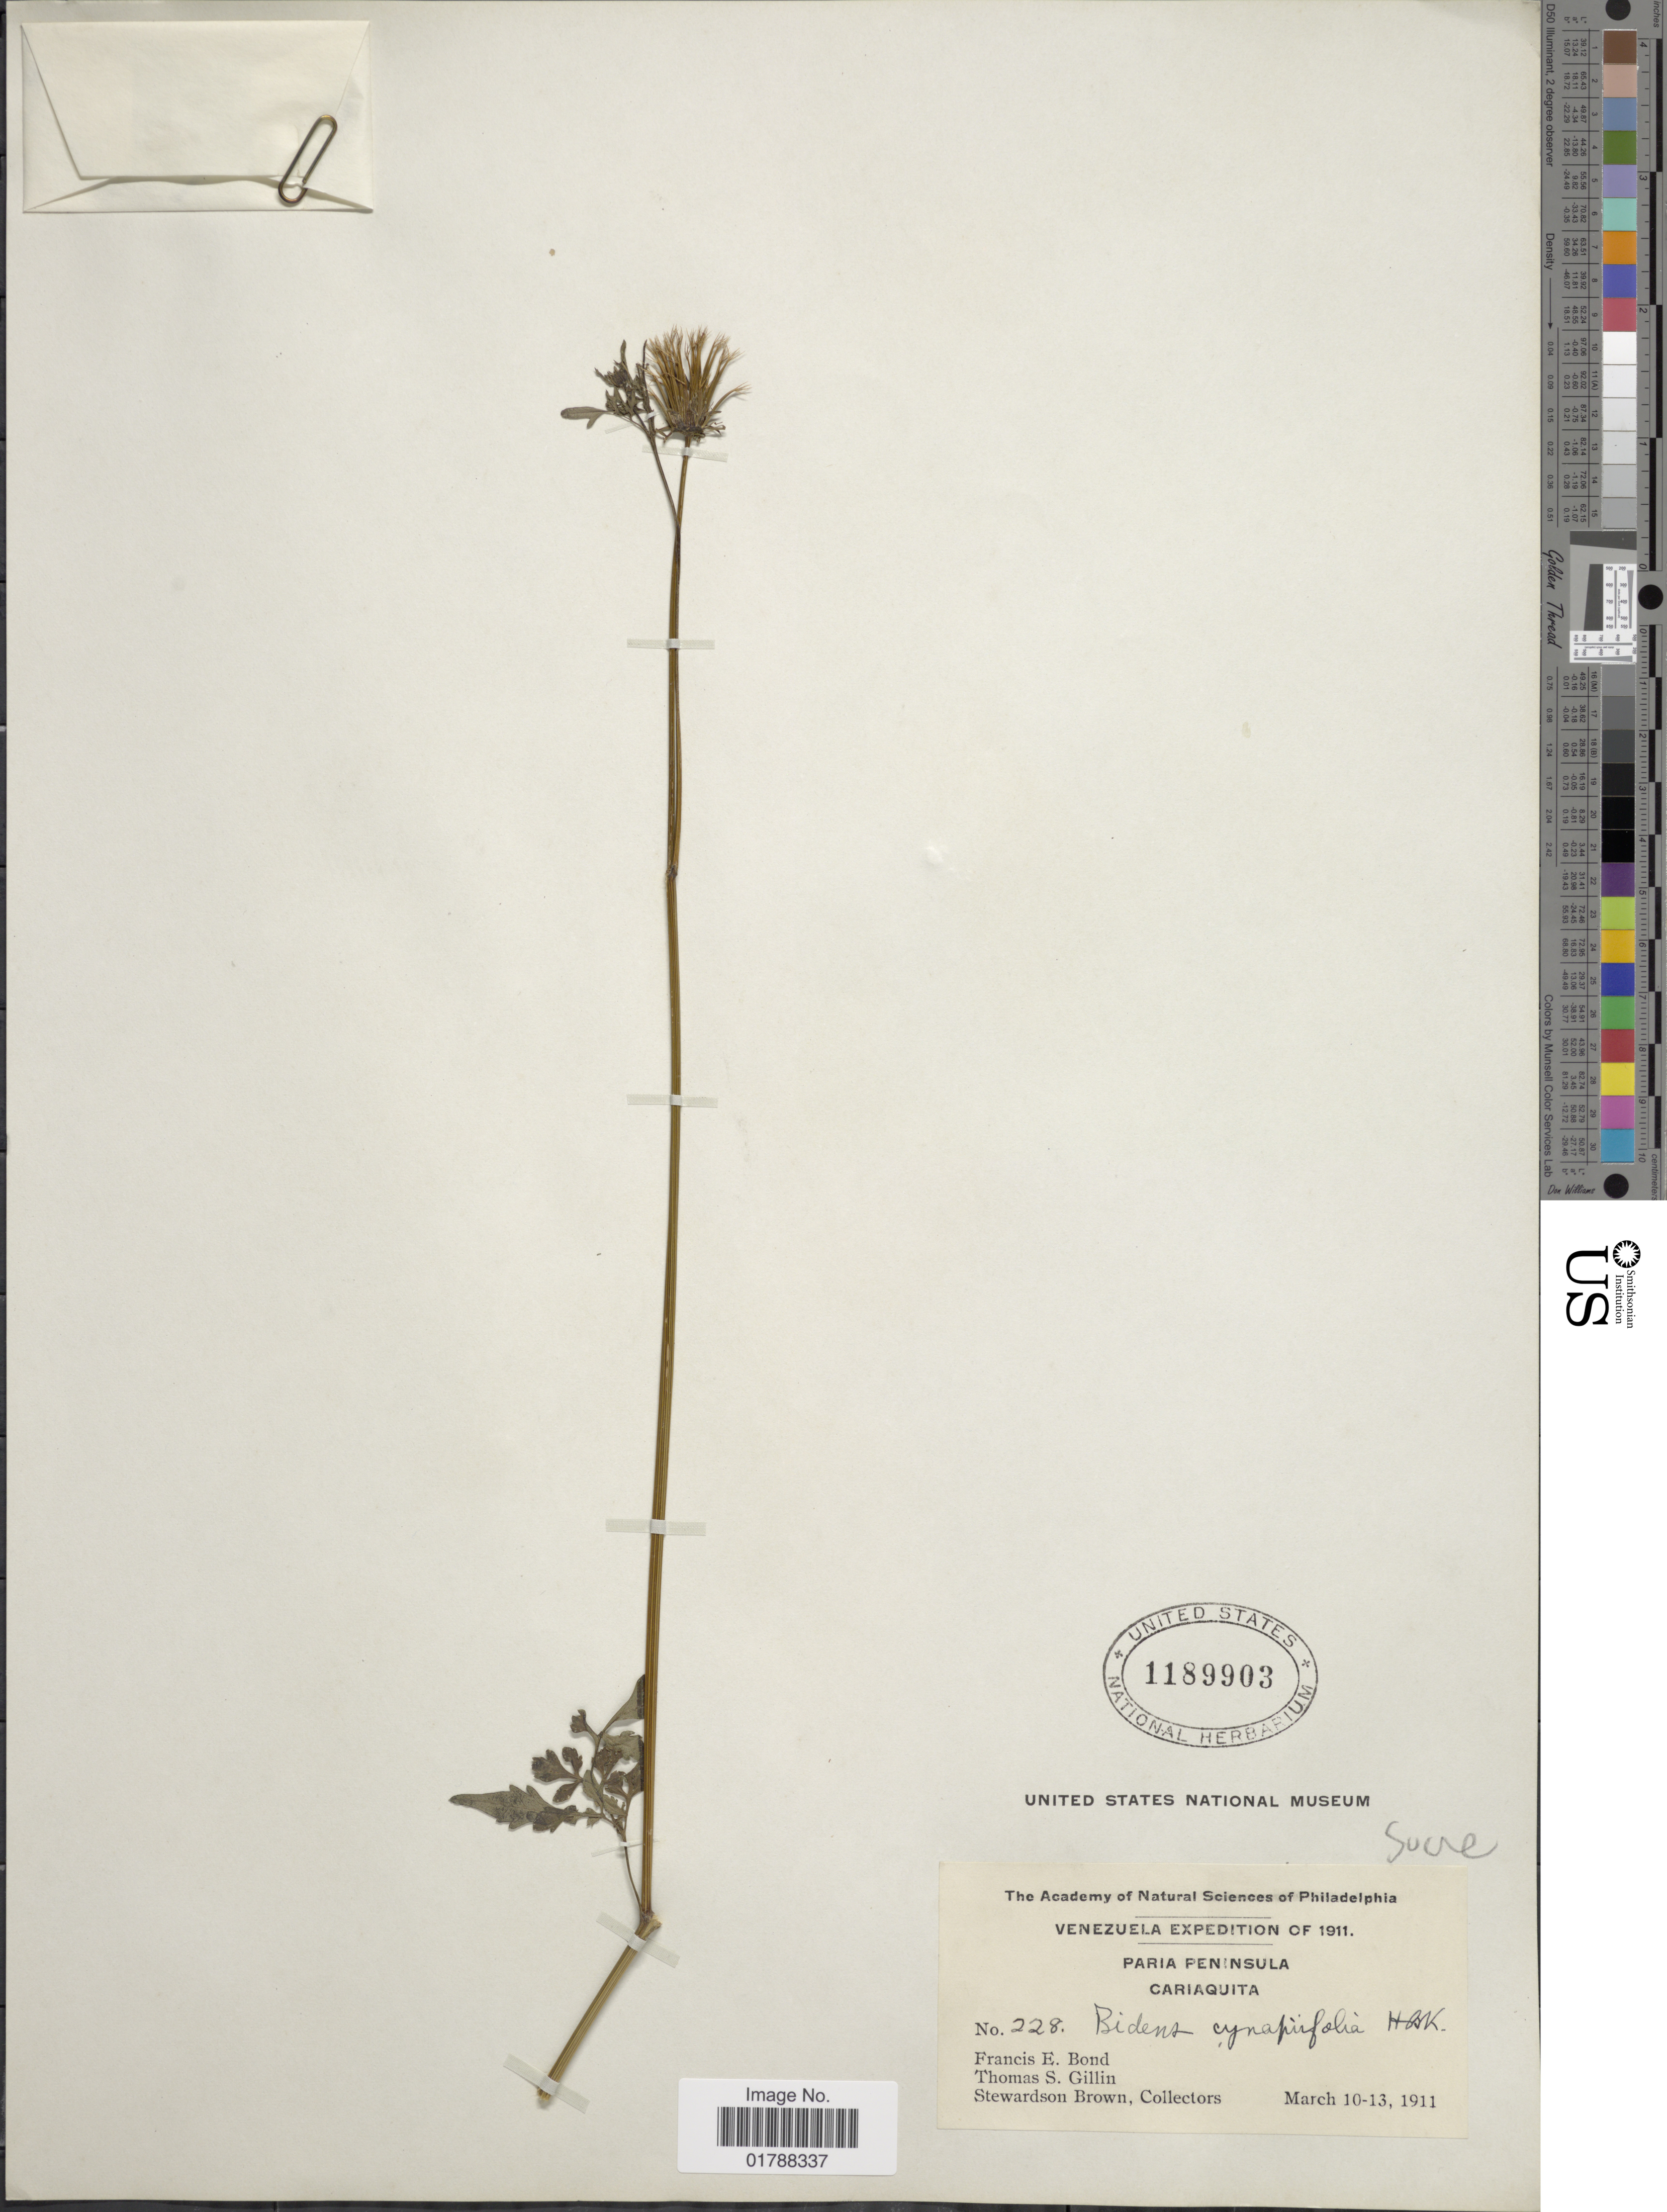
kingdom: Plantae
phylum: Tracheophyta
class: Magnoliopsida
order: Asterales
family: Asteraceae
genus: Bidens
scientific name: Bidens cynapiifolia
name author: Kunth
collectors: F. Bond, T. Gillin & S. Brown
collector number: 228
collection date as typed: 10-13 March 1911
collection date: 1911-03-10/1911-03-13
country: Venezuela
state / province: Sucre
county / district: Valdez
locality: Paria Peninsula, Cariaquito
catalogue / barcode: US 1189903